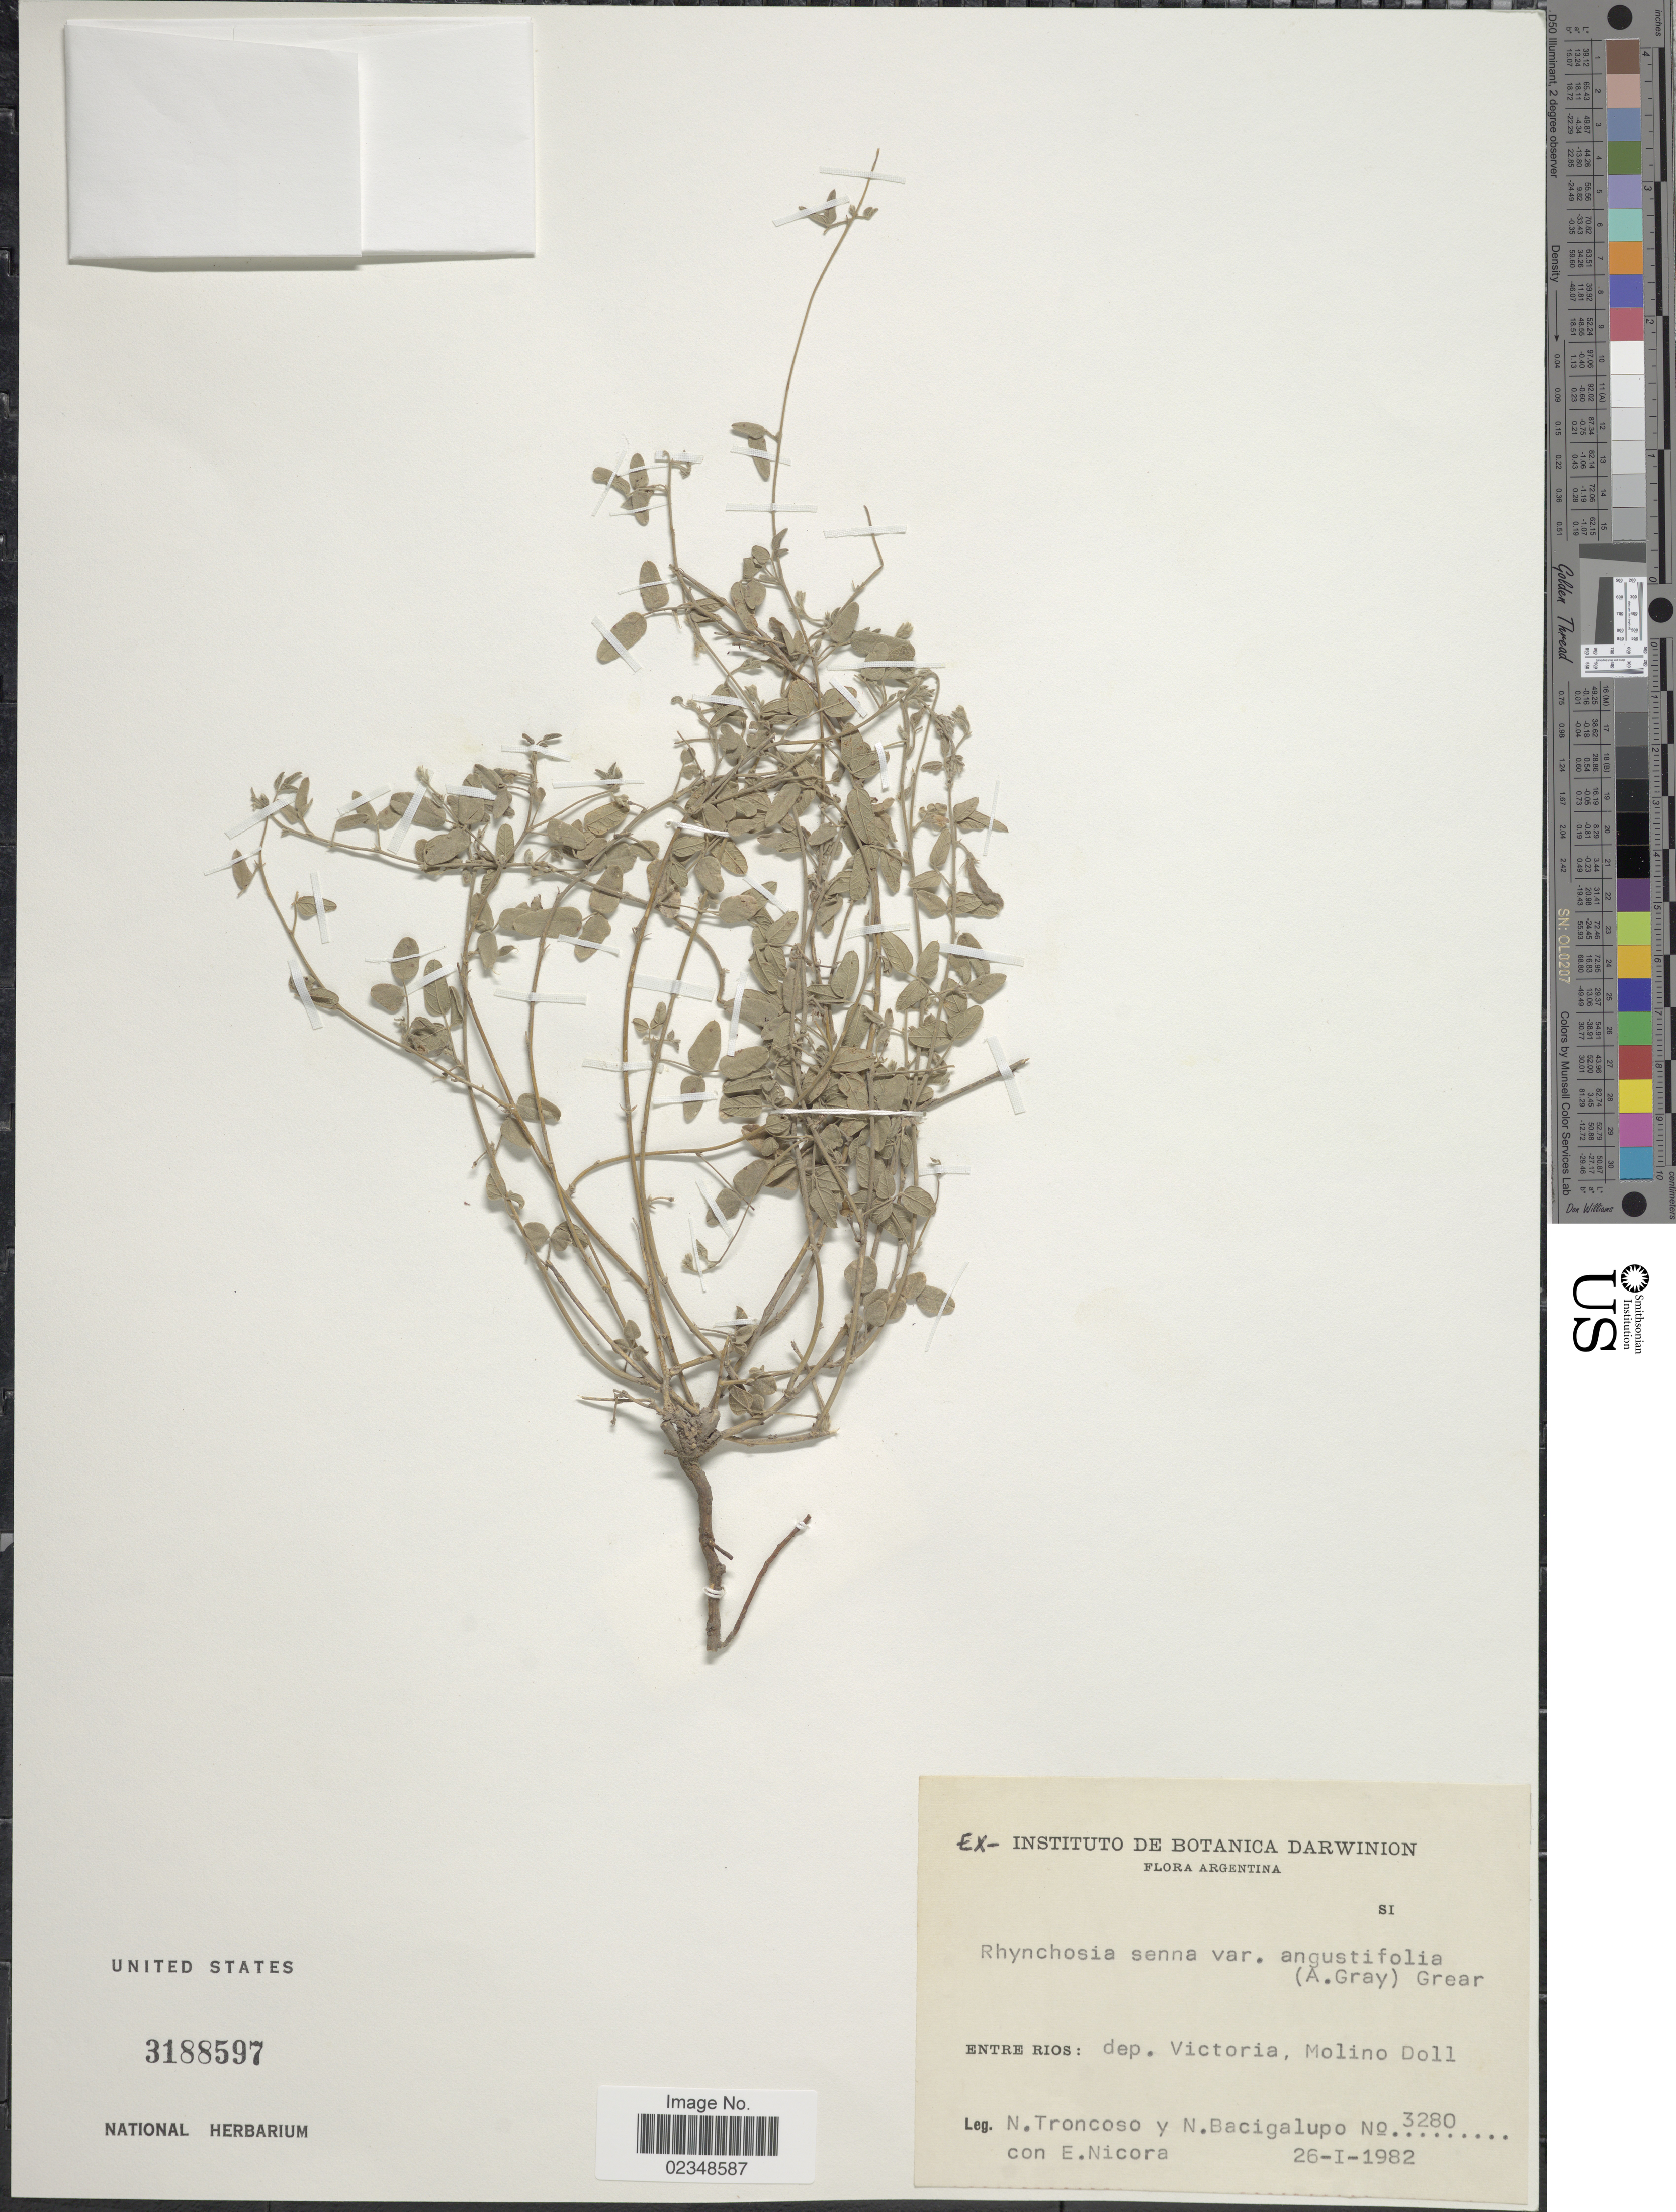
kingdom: Plantae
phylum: Tracheophyta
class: Magnoliopsida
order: Fabales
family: Fabaceae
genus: Rhynchosia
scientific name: Rhynchosia senna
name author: Gillies ex Hook.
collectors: N. Troncoso, N. M. Bacigalupo & E. Nicora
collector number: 3280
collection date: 1982-01-26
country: Argentina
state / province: Entre Rios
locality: Dep. Victoria, Molino Doll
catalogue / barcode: US 3188597